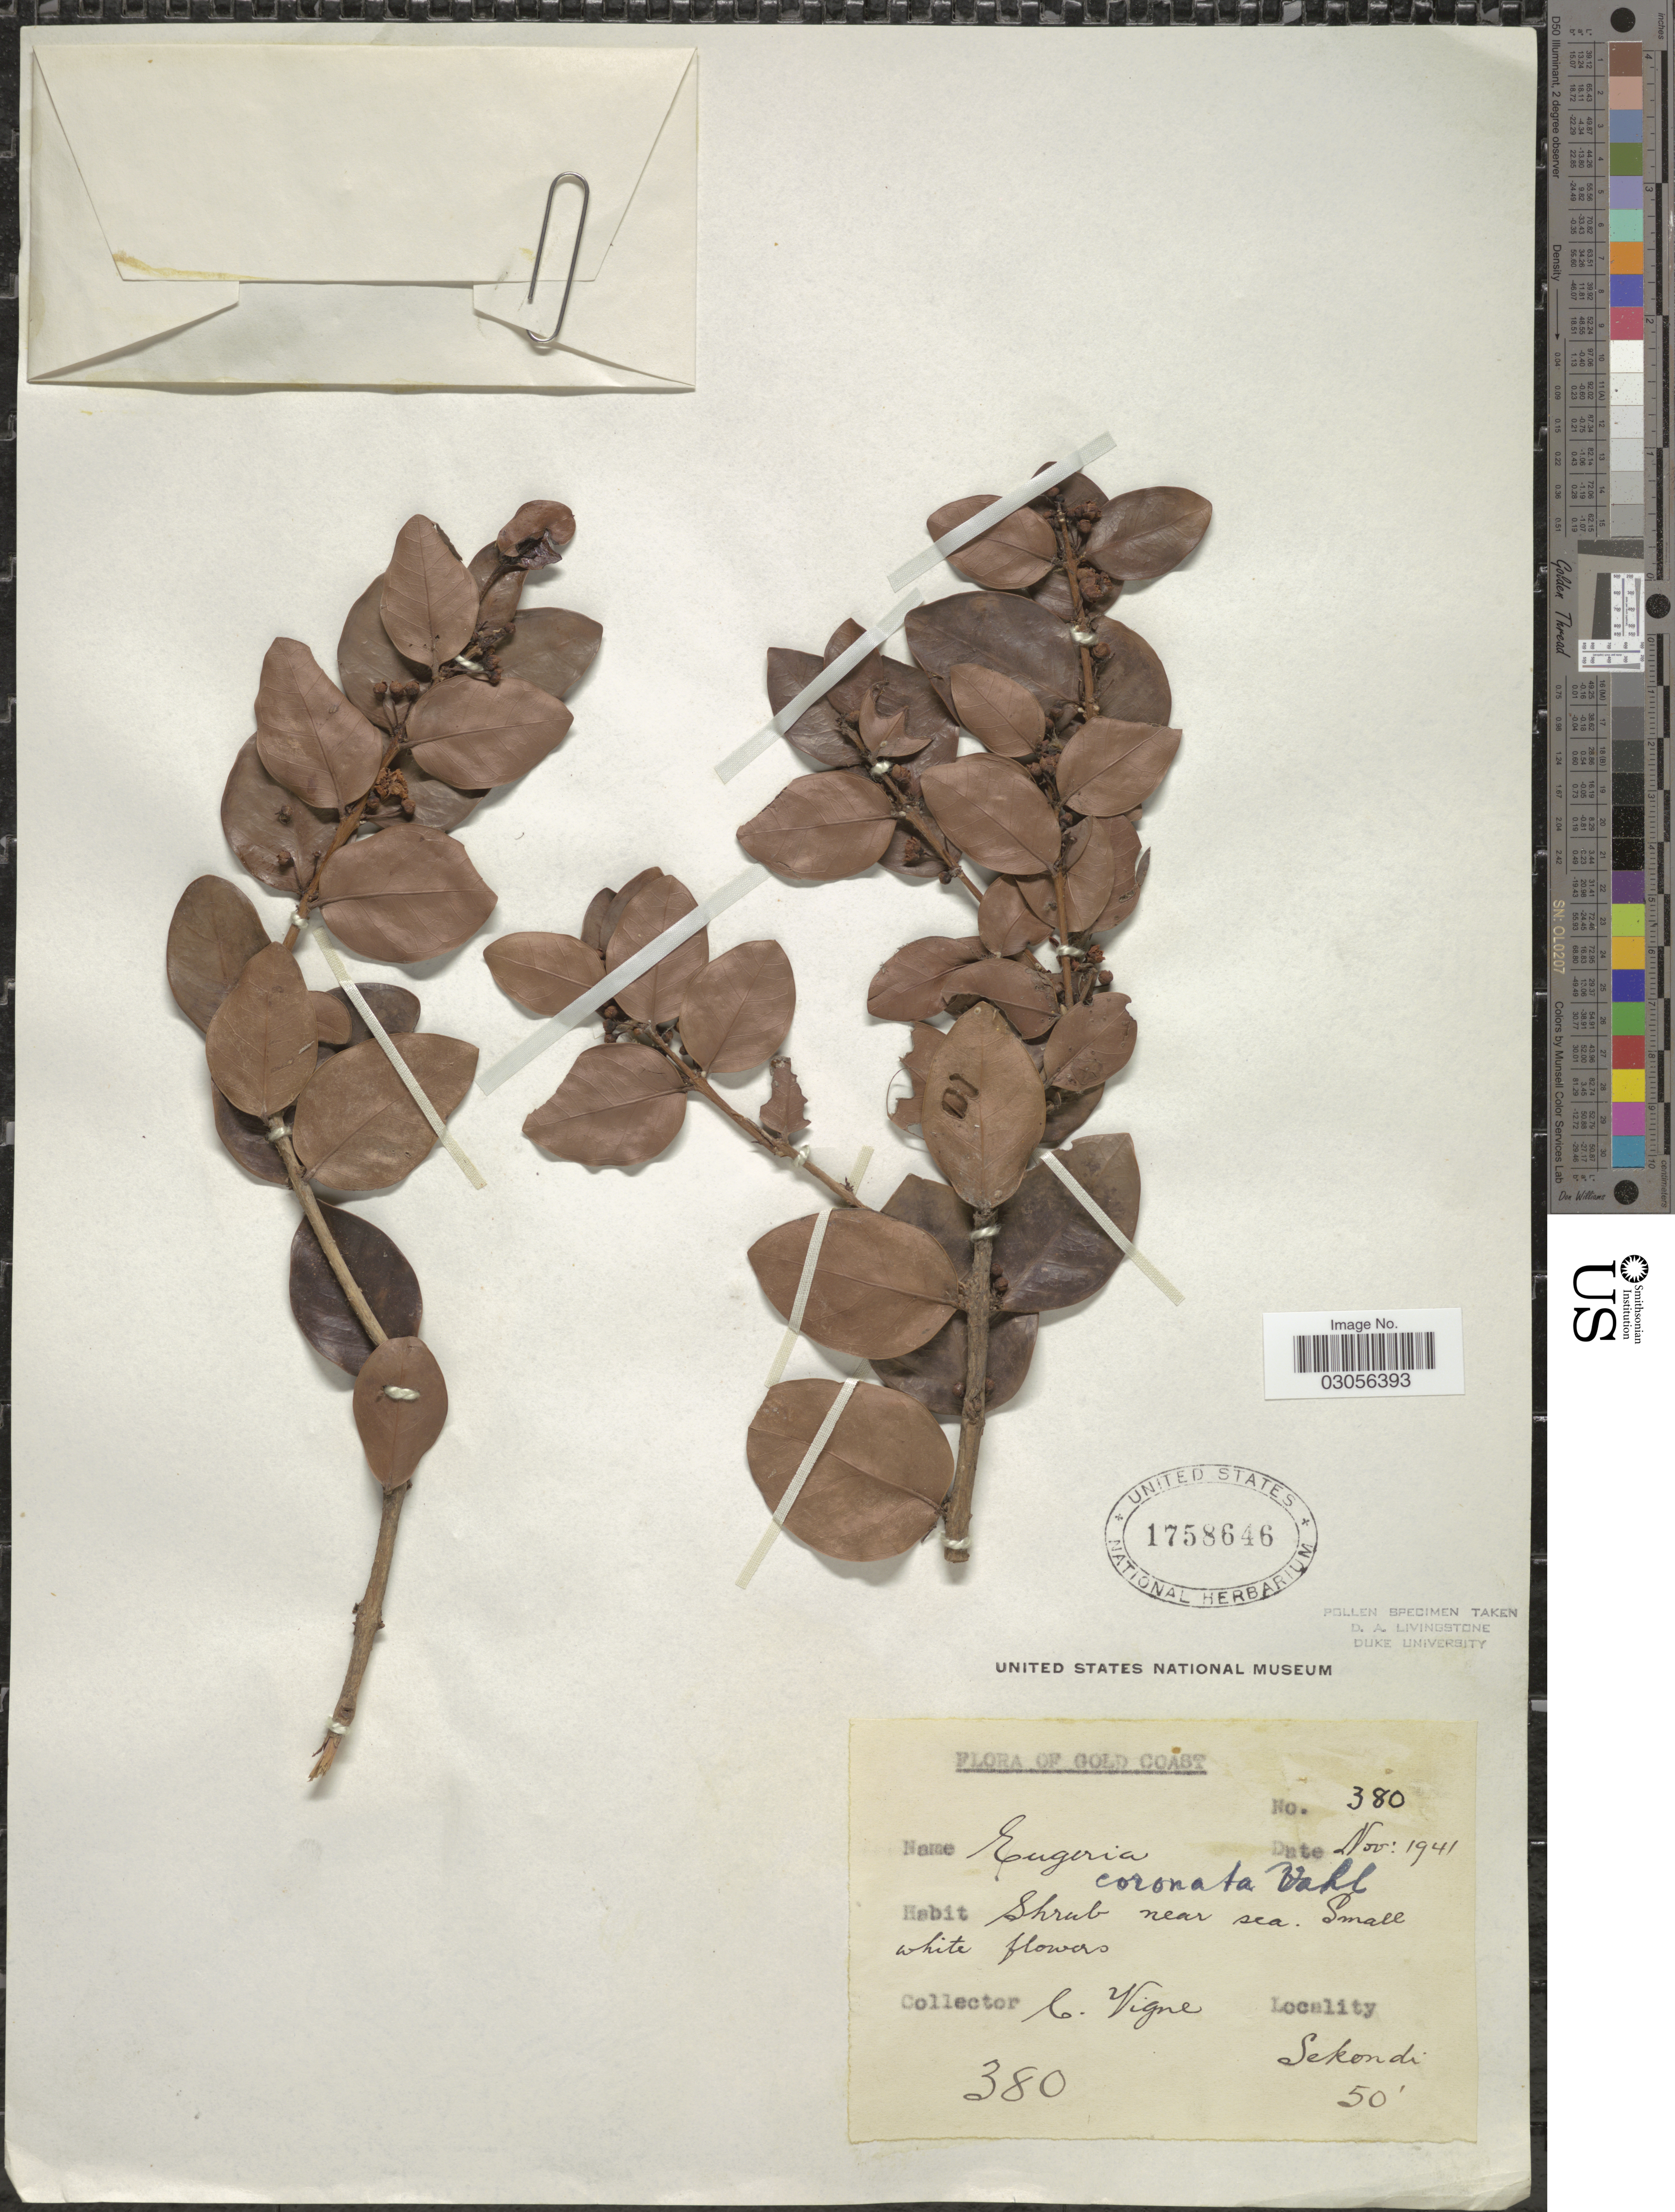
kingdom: Plantae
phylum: Tracheophyta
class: Magnoliopsida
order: Myrtales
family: Myrtaceae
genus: Eugenia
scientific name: Eugenia coronata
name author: DC.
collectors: C. Vigne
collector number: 380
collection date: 1941-11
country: Ghana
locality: Gold Coast, Sekendi.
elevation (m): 15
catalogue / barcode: US 1758646